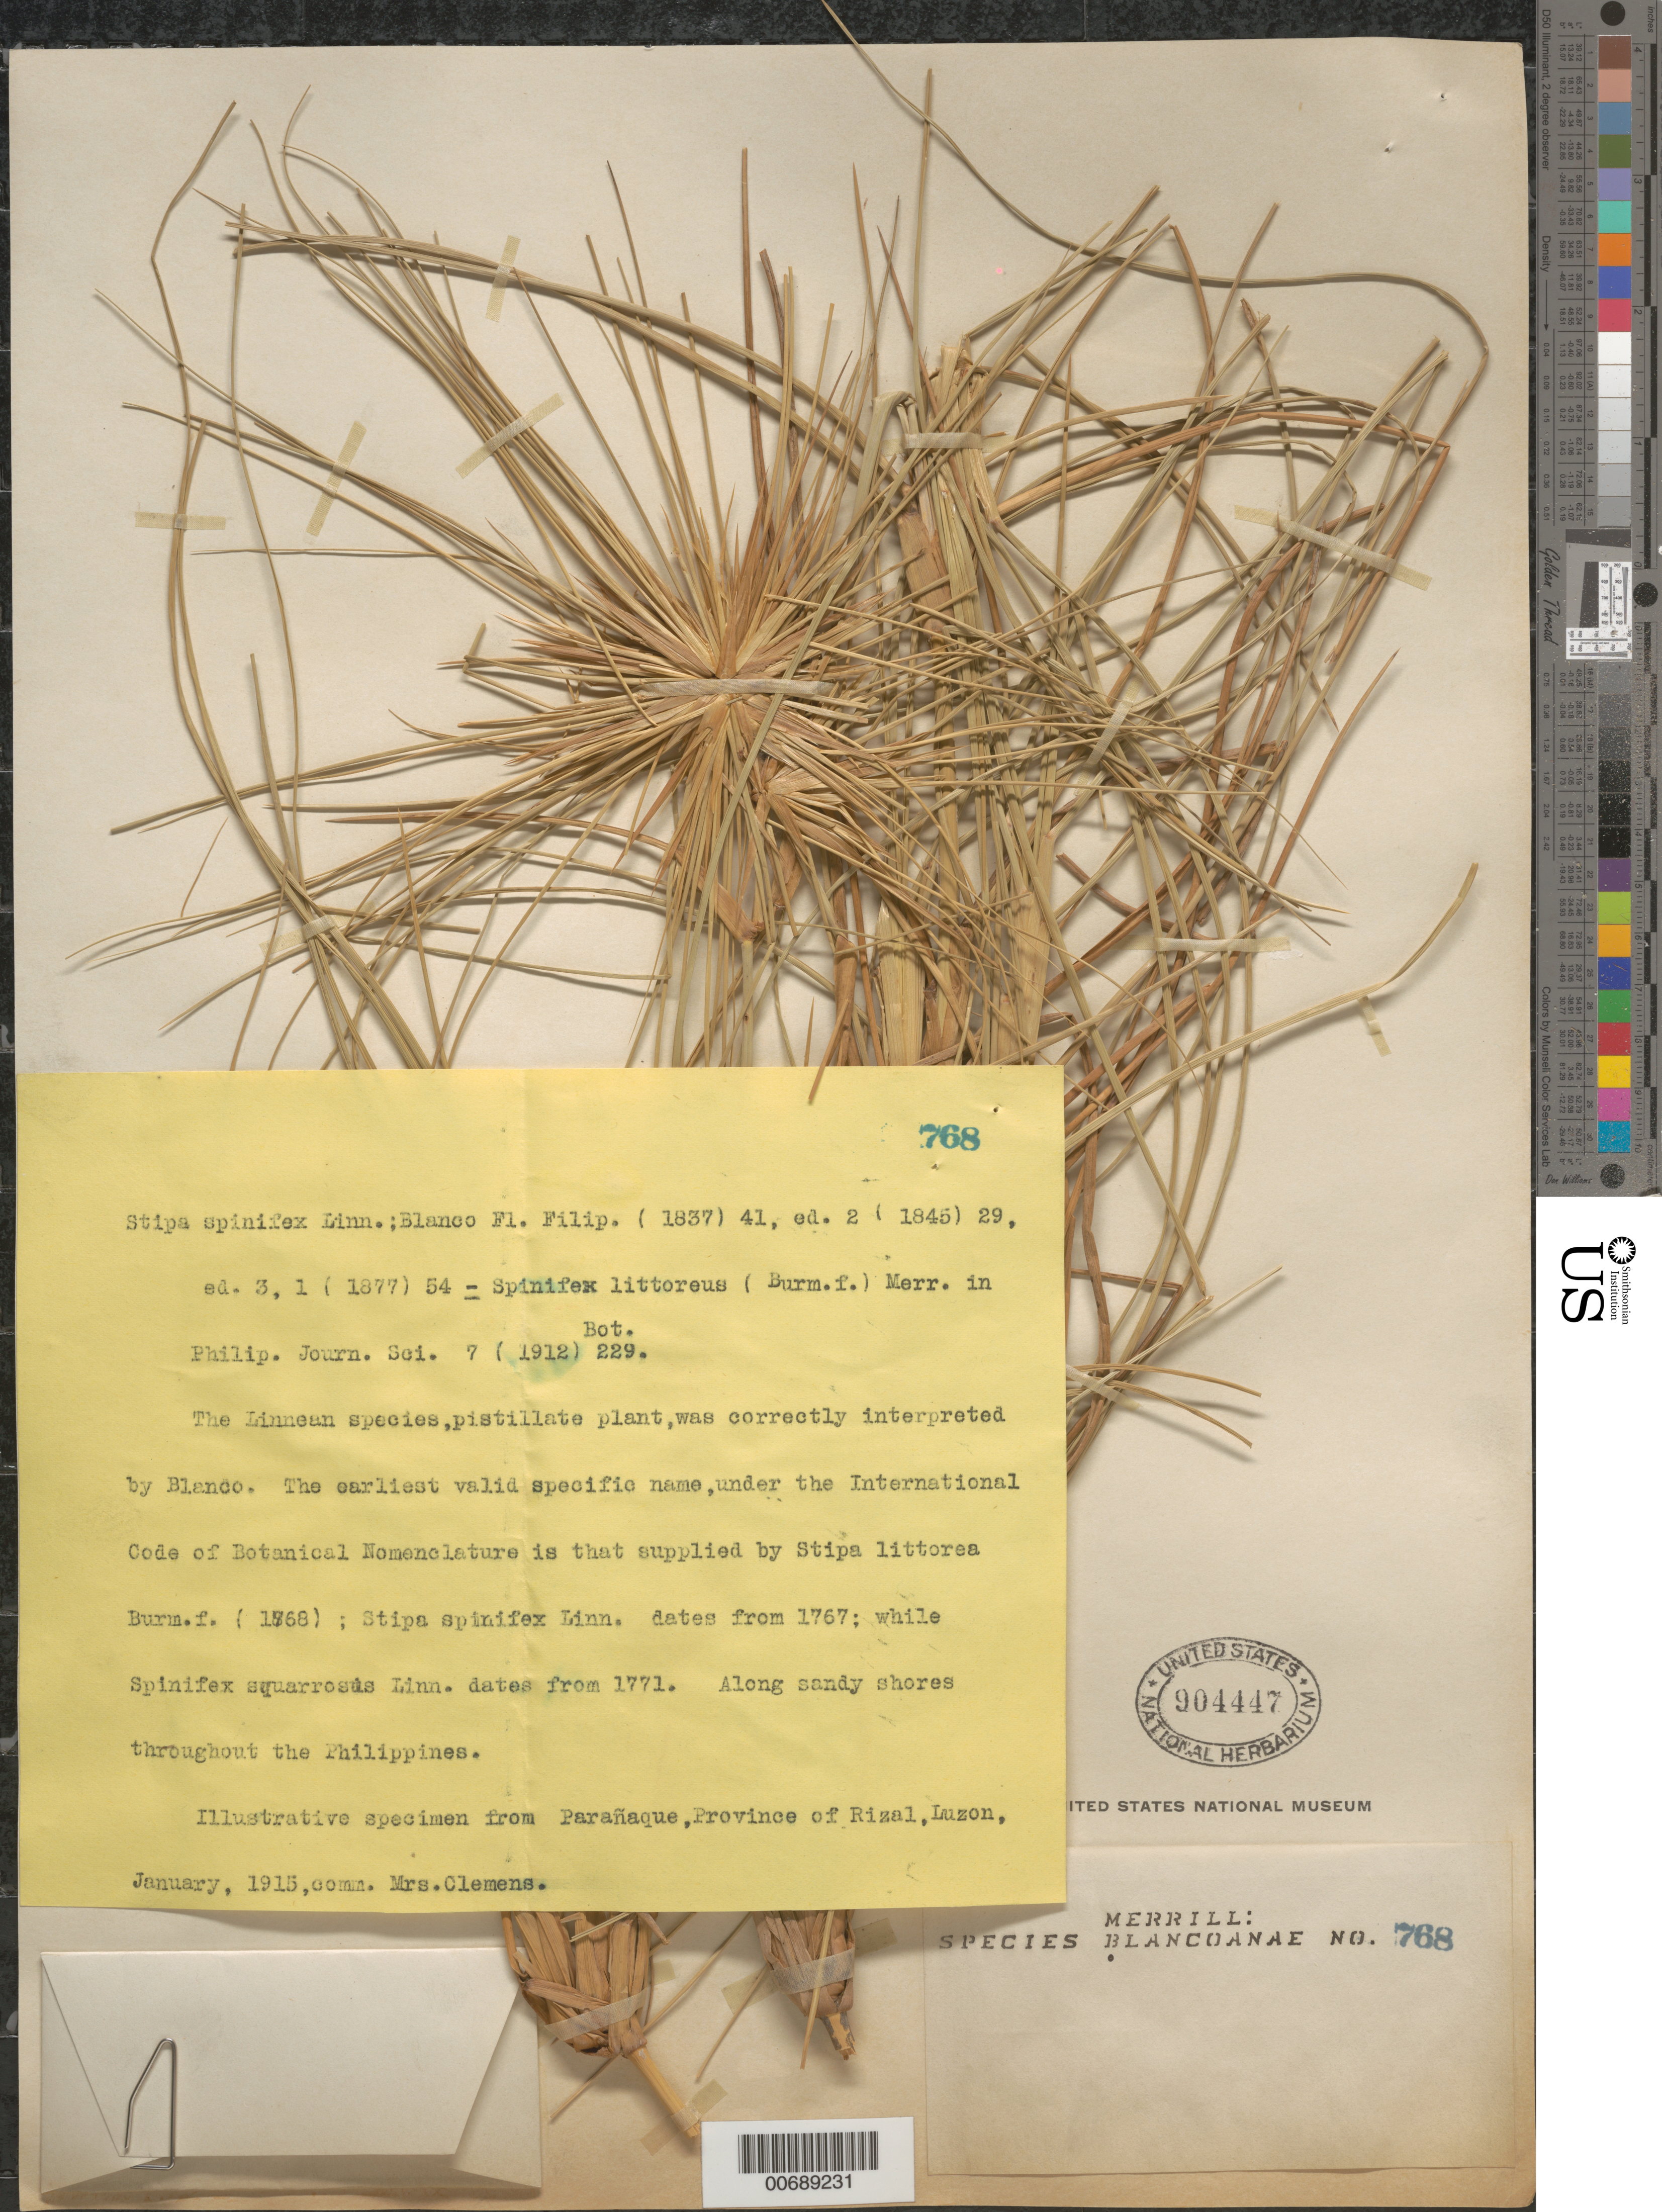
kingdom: Plantae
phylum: Tracheophyta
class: Liliopsida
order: Poales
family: Poaceae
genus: Spinifex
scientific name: Spinifex littoreus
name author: (Burm. f.) Merr.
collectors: M. S. Clemens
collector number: Sp. Blancoan. 0768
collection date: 1915-01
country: Philippines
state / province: Calabarzon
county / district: Rizal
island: Luzon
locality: Paranaque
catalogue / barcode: US 904447